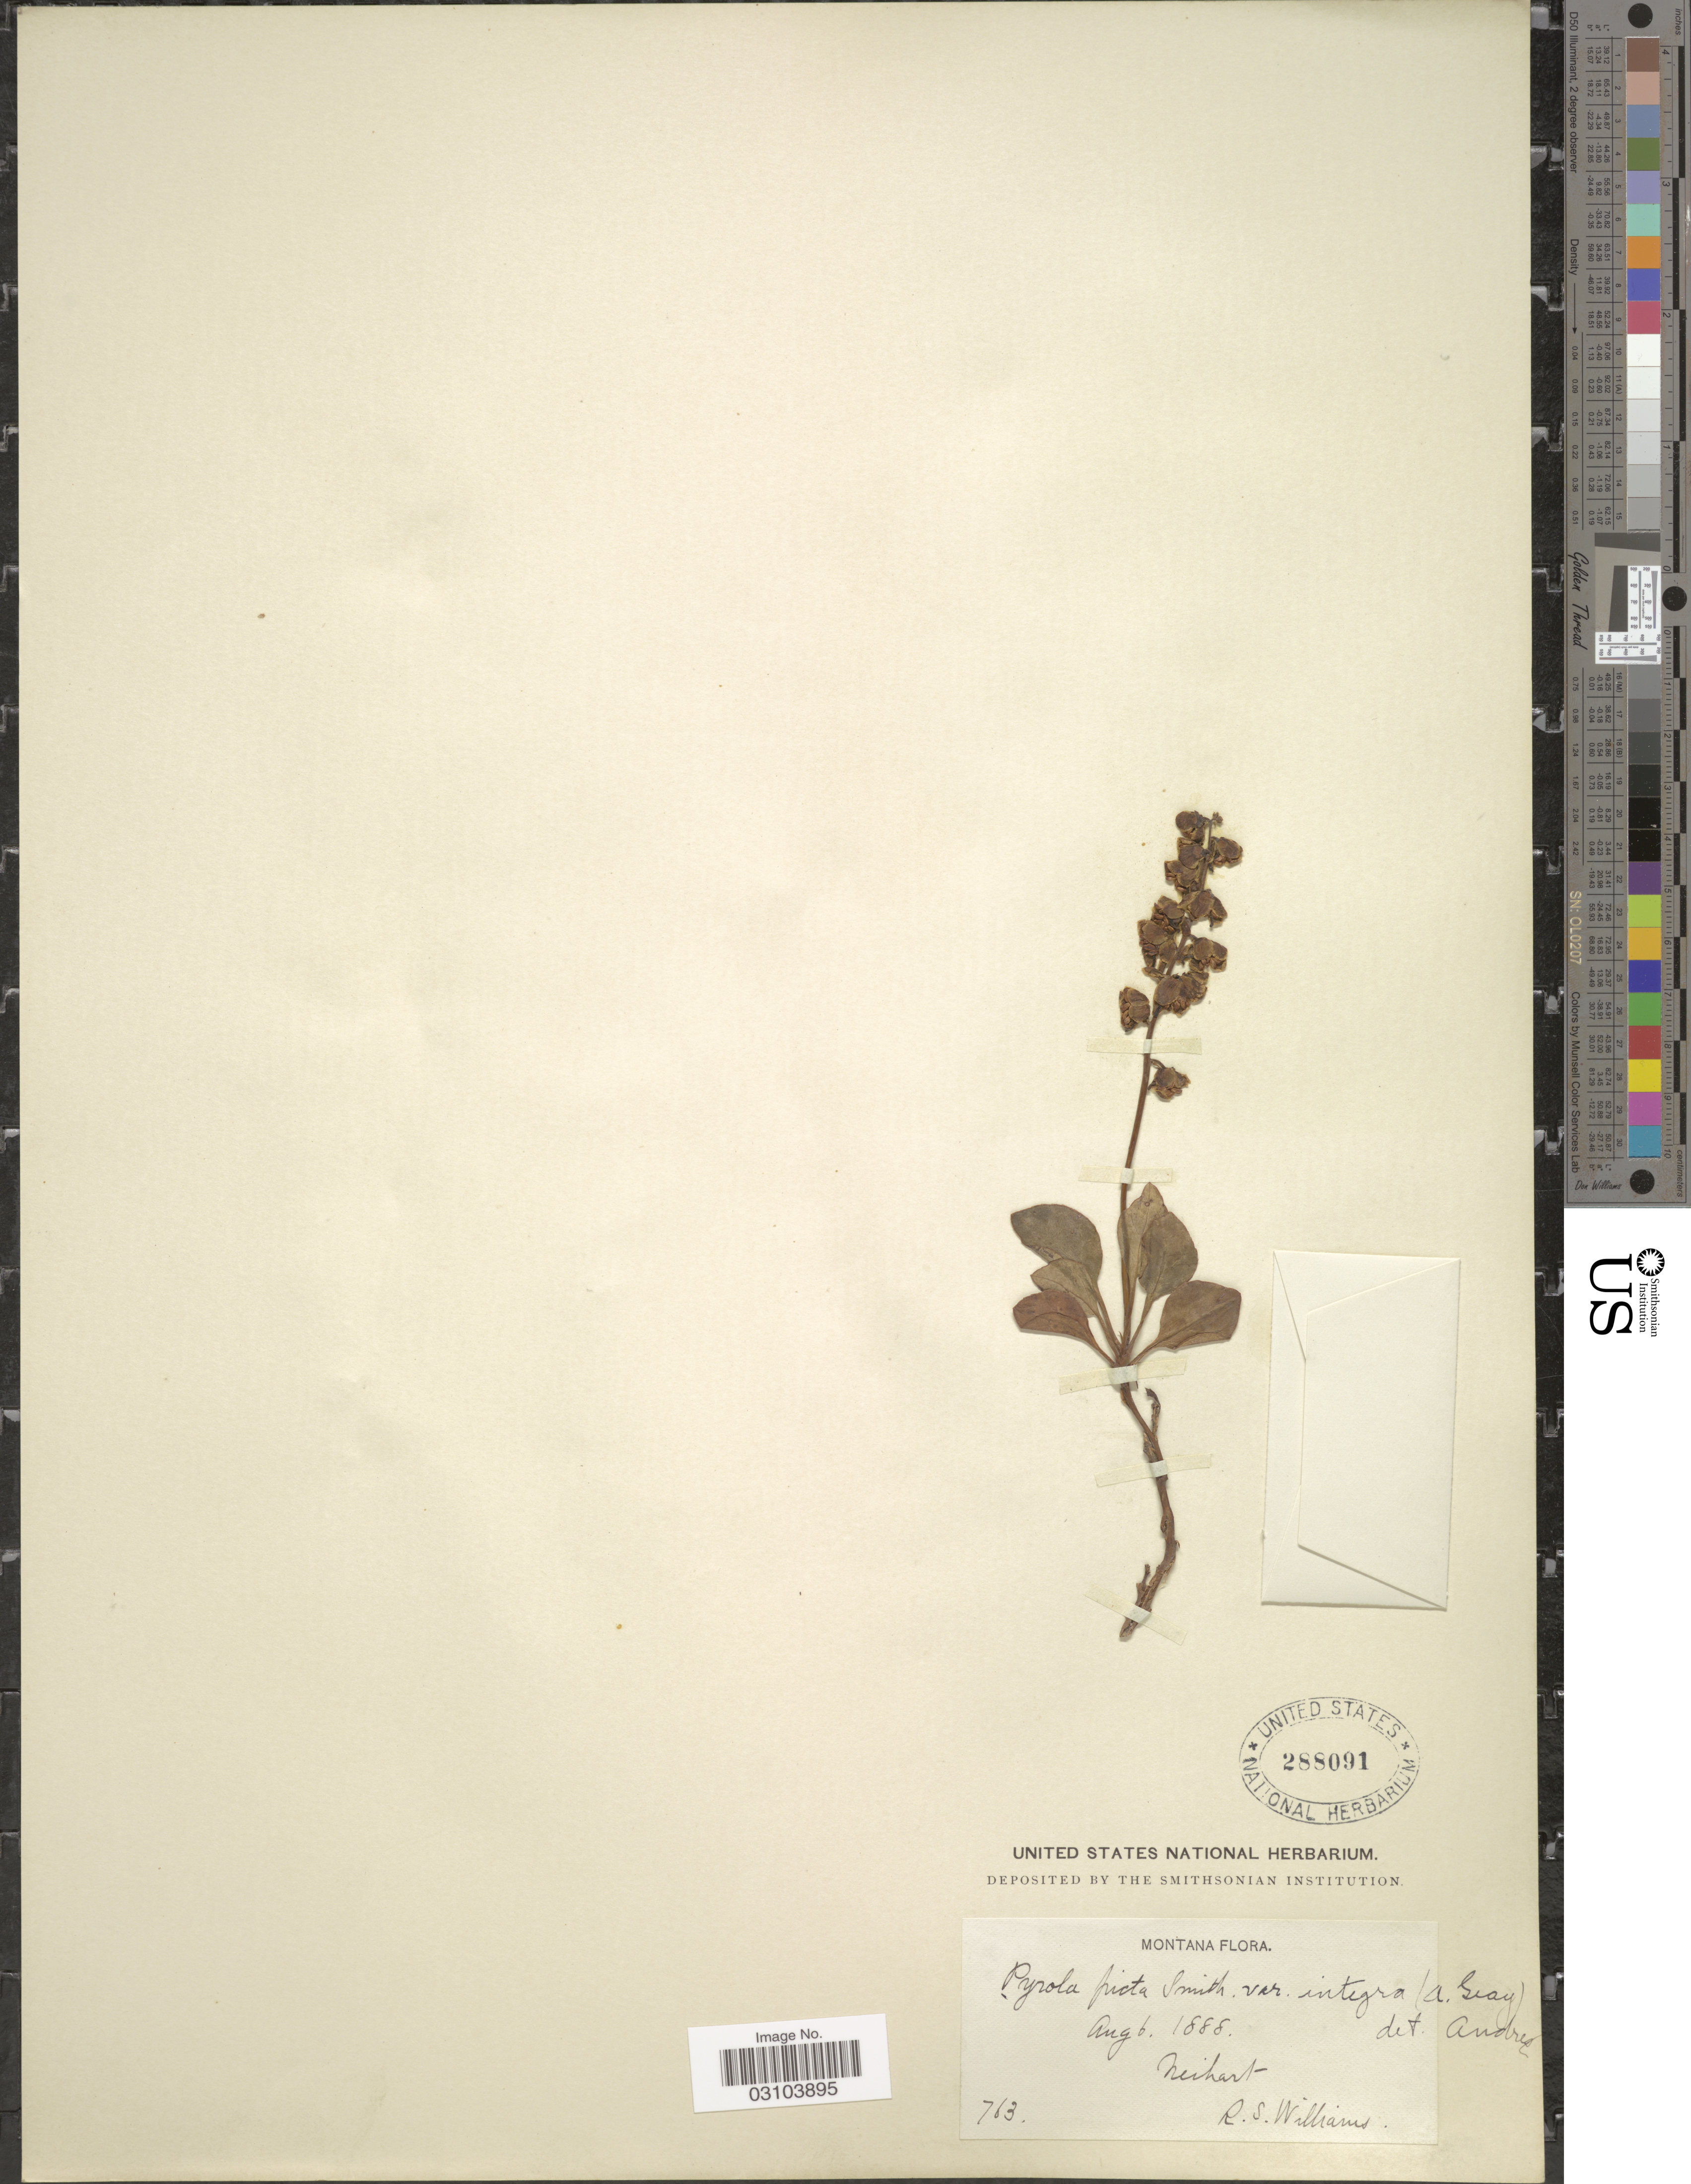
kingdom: Plantae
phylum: Tracheophyta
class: Magnoliopsida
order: Ericales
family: Ericaceae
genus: Pyrola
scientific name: Pyrola dentata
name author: Sm.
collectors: R. S. Williams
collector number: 763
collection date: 1888-08-06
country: United States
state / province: Montana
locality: Neihart.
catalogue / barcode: US 288091